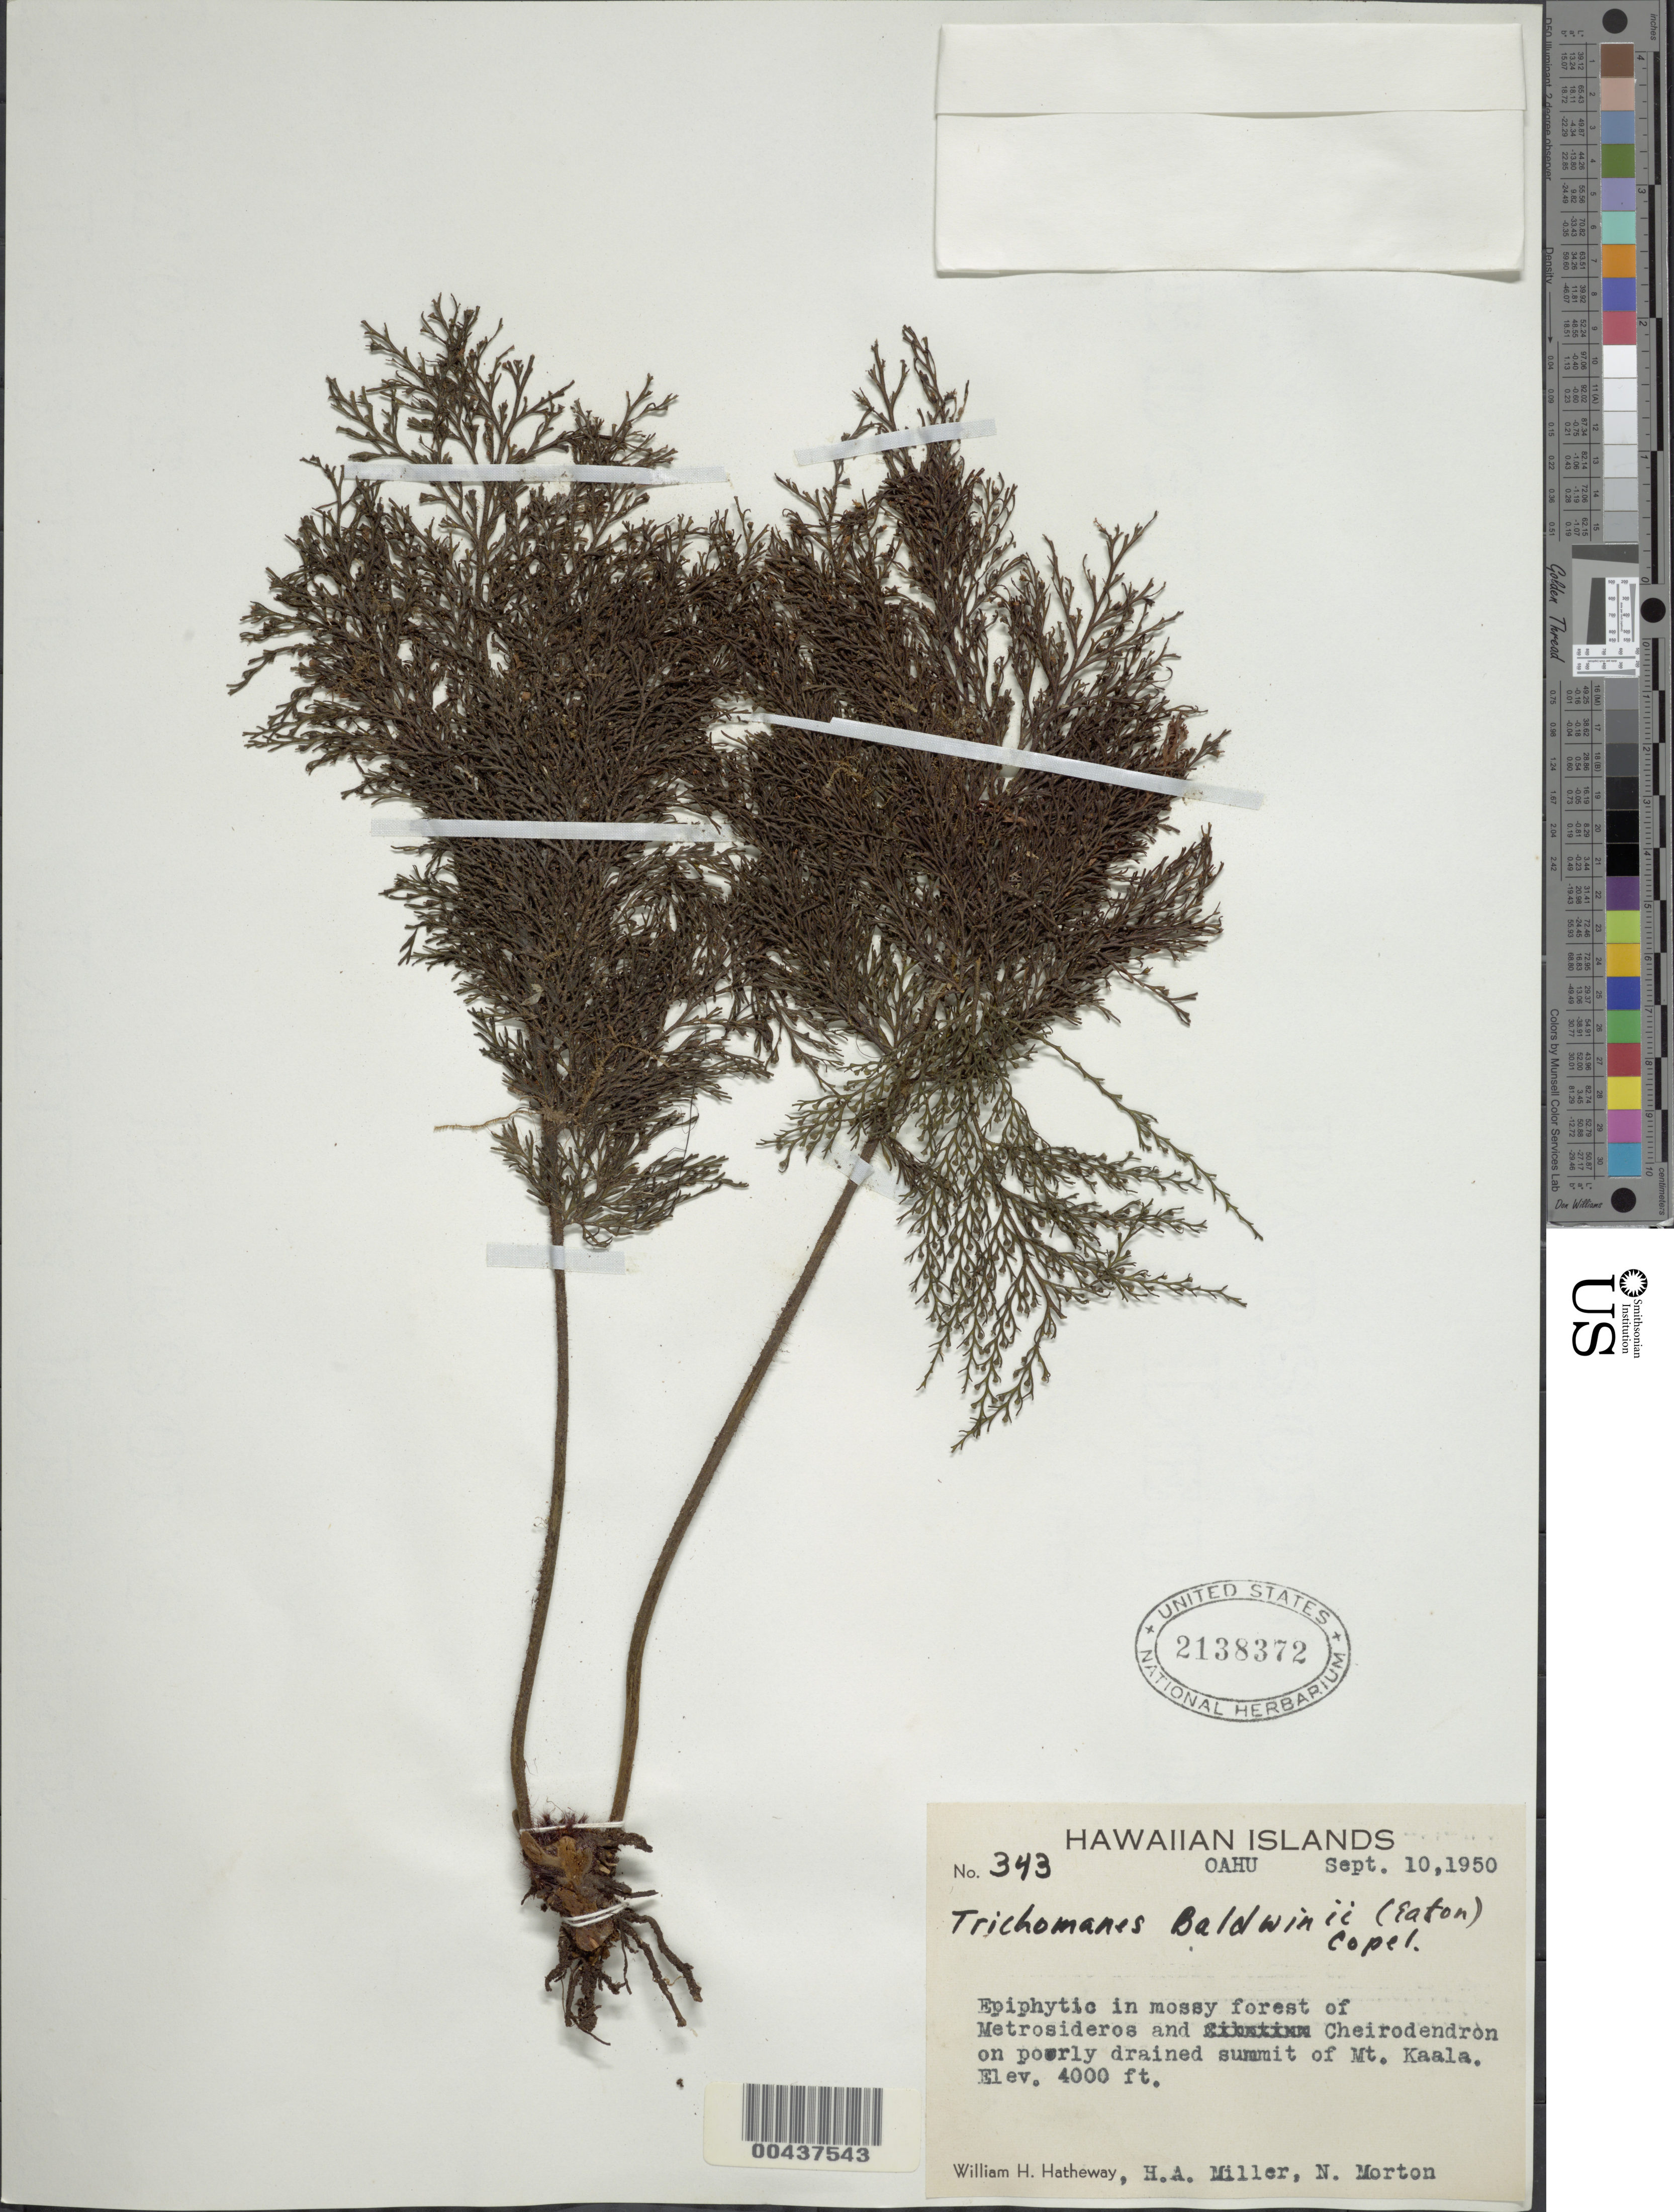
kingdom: Plantae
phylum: Tracheophyta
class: Polypodiopsida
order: Hymenophyllales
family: Hymenophyllaceae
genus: Callistopteris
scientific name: Callistopteris baueriana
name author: Copel.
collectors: H. Hatheway, H. A. Miller & N. E. Morton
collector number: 343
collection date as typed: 10 Sep 1950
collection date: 1950-09-10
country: United States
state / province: Hawaii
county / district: Honolulu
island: Oahu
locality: summit of Mt. Kaala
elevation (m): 1219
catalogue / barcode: US 2138372